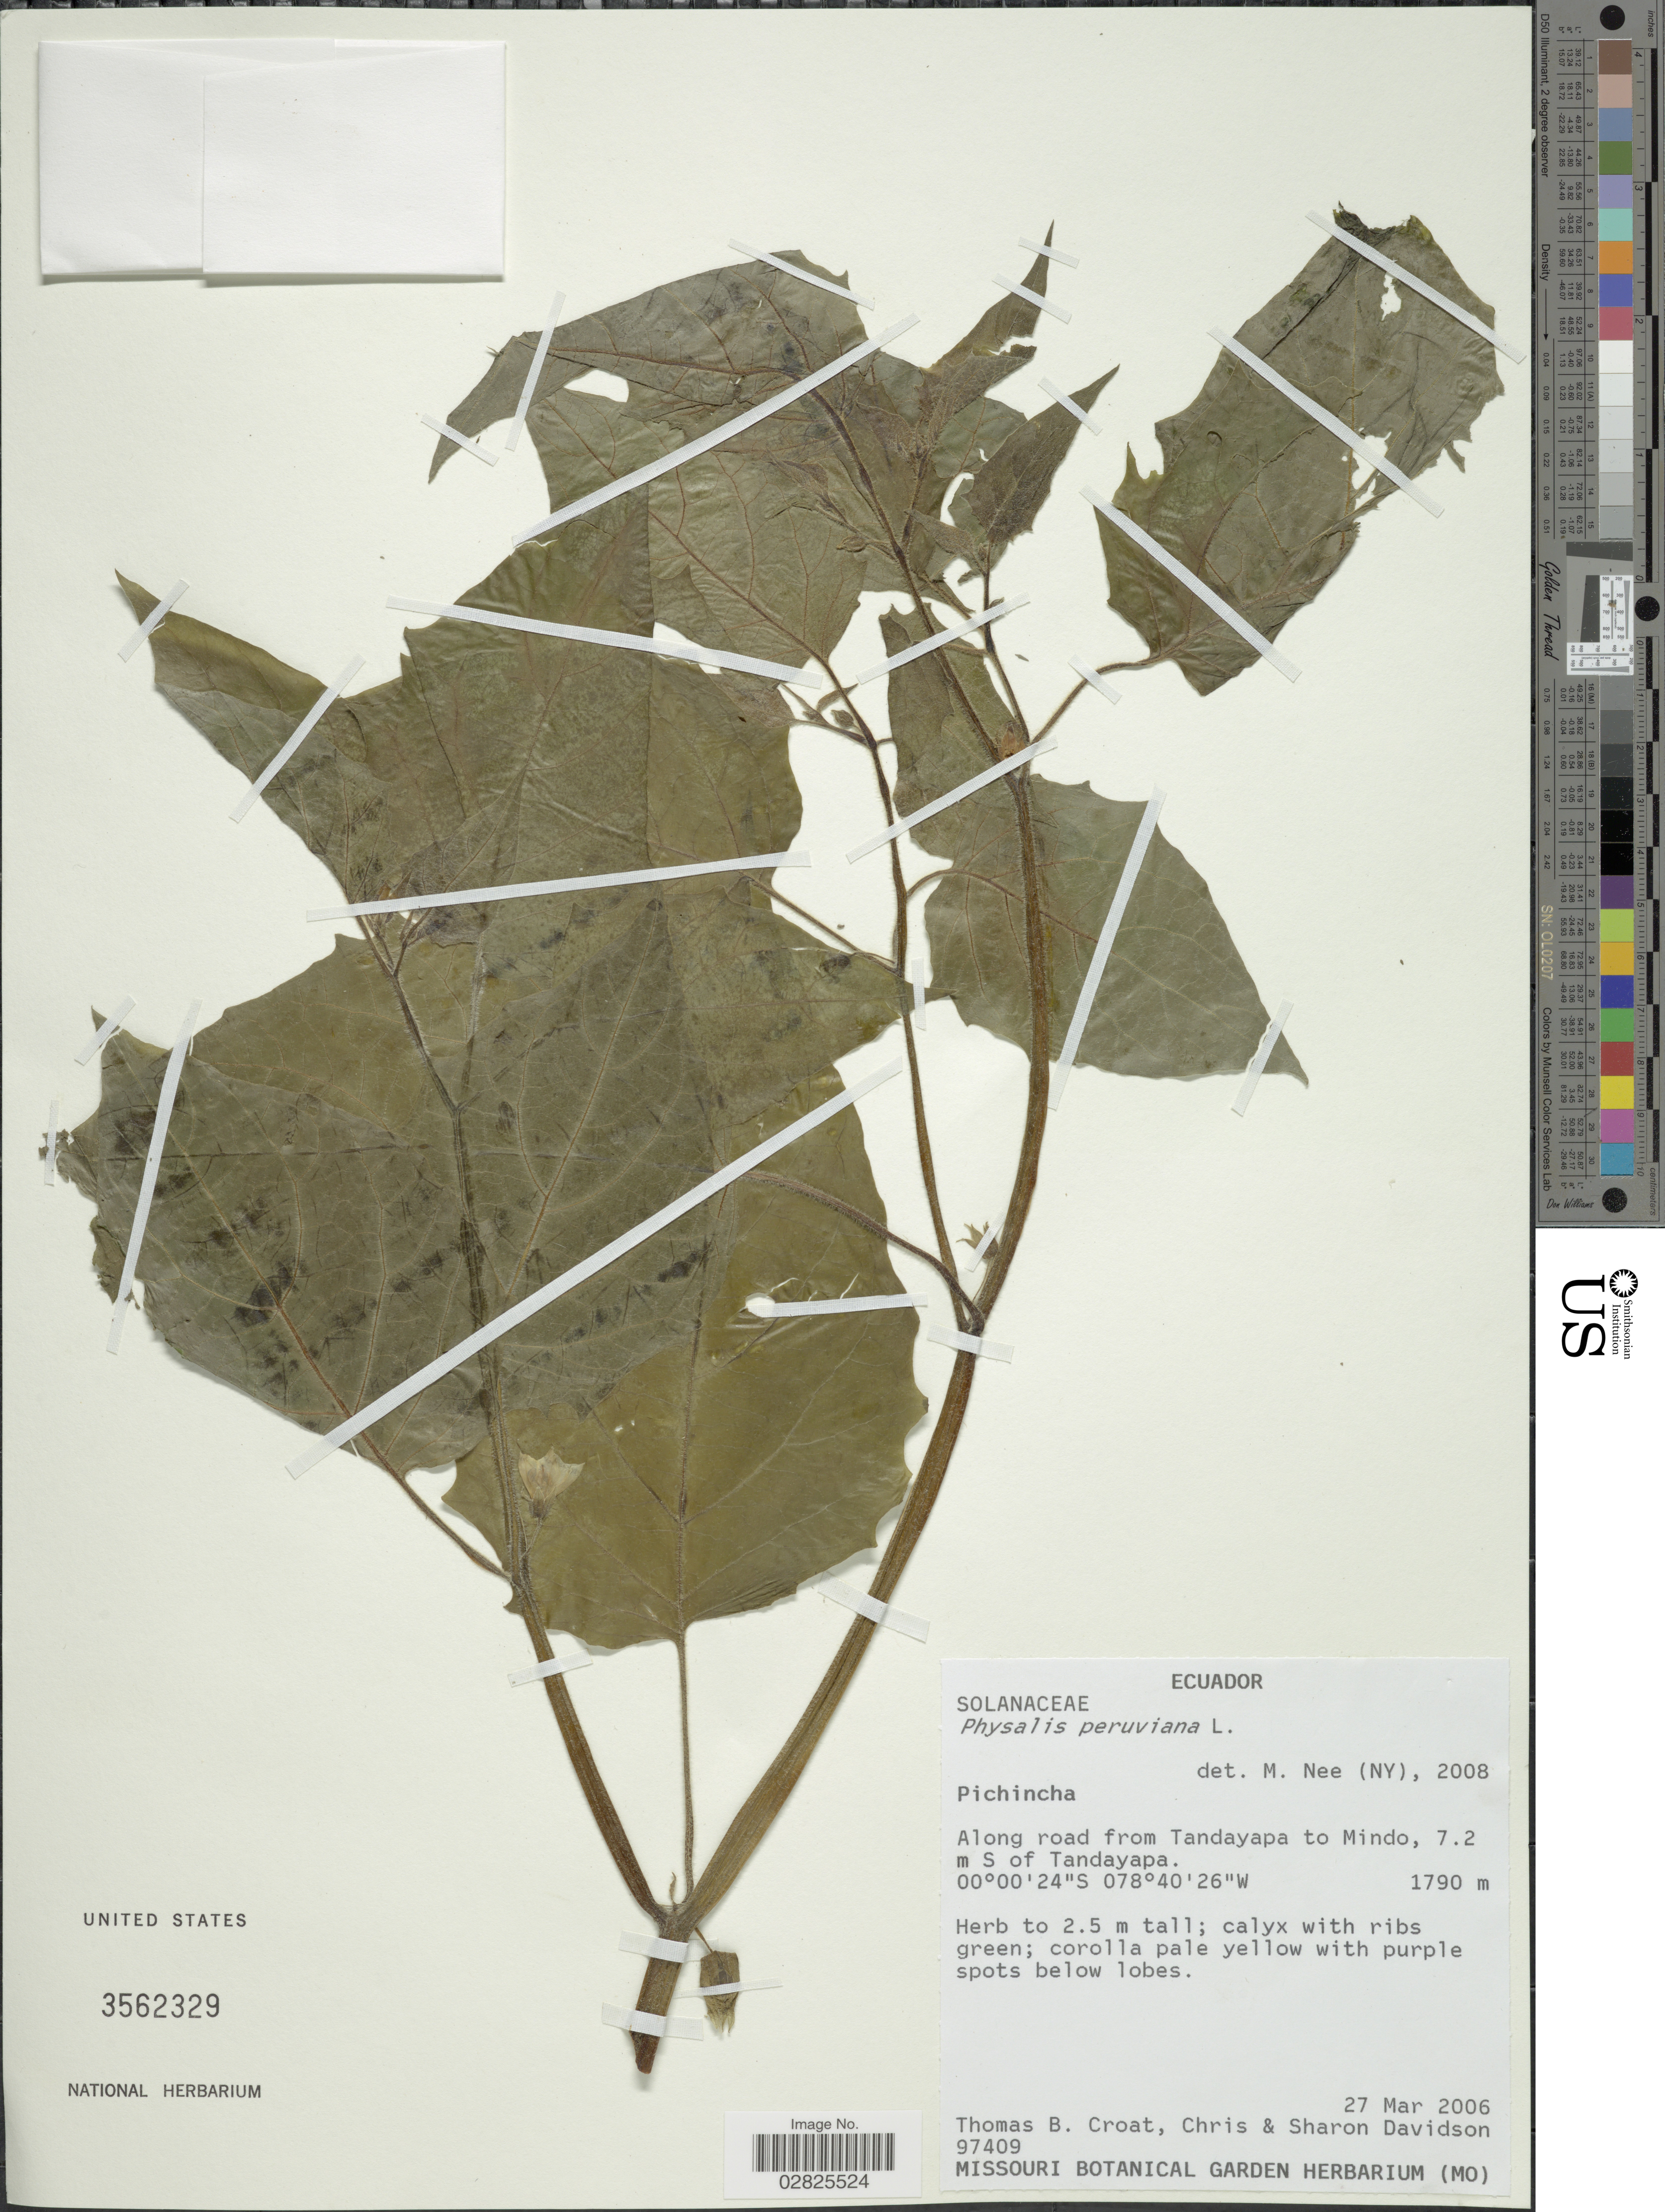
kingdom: Plantae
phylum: Tracheophyta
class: Magnoliopsida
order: Solanales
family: Solanaceae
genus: Physalis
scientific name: Physalis peruviana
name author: L.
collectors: T. B. Croat, C. Davidson & S. Davidson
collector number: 97409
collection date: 2006-03-27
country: Ecuador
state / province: Pichincha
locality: Along road from Tandayapa to Mindo, 7.2 m S of Tandayapa.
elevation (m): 1790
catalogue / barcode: US 3562329